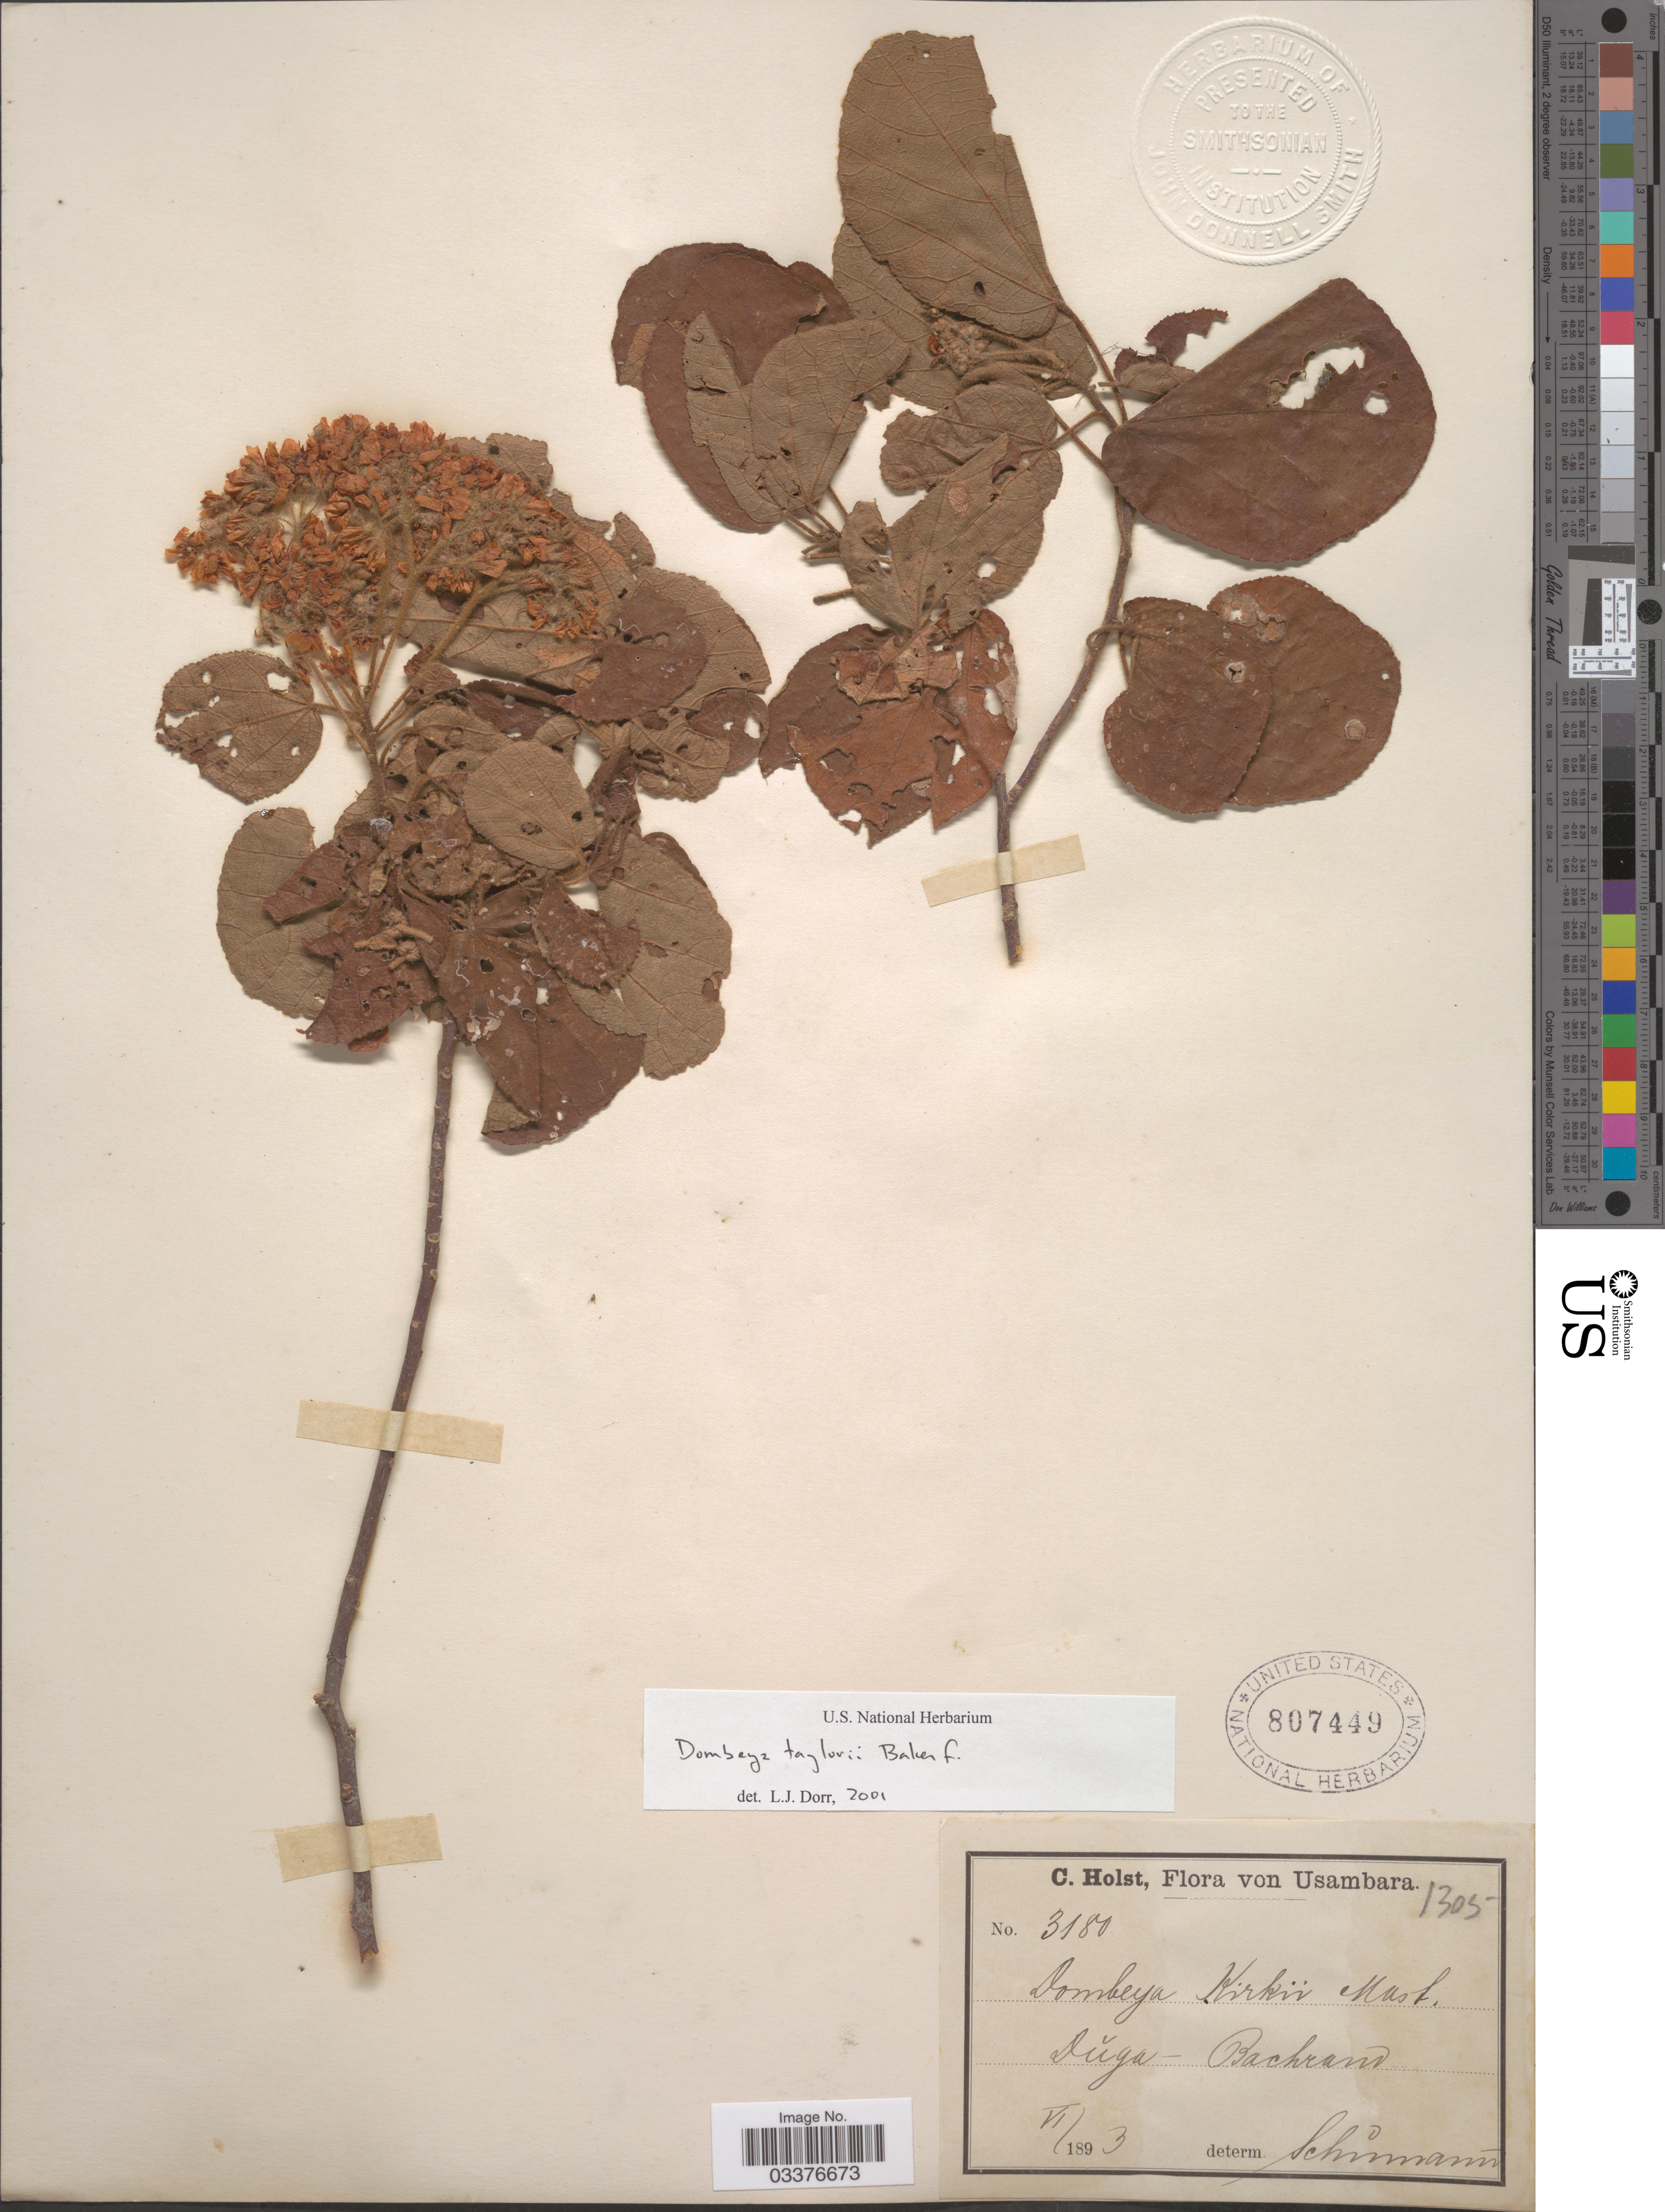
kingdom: Plantae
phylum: Tracheophyta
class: Magnoliopsida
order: Malvales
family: Malvaceae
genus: Dombeya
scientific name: Dombeya taylorii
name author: Baker f.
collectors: C. H. Holst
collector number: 3180/1305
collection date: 1893-06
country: Tanzania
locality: Usambara. Dŭga.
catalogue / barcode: US 807449